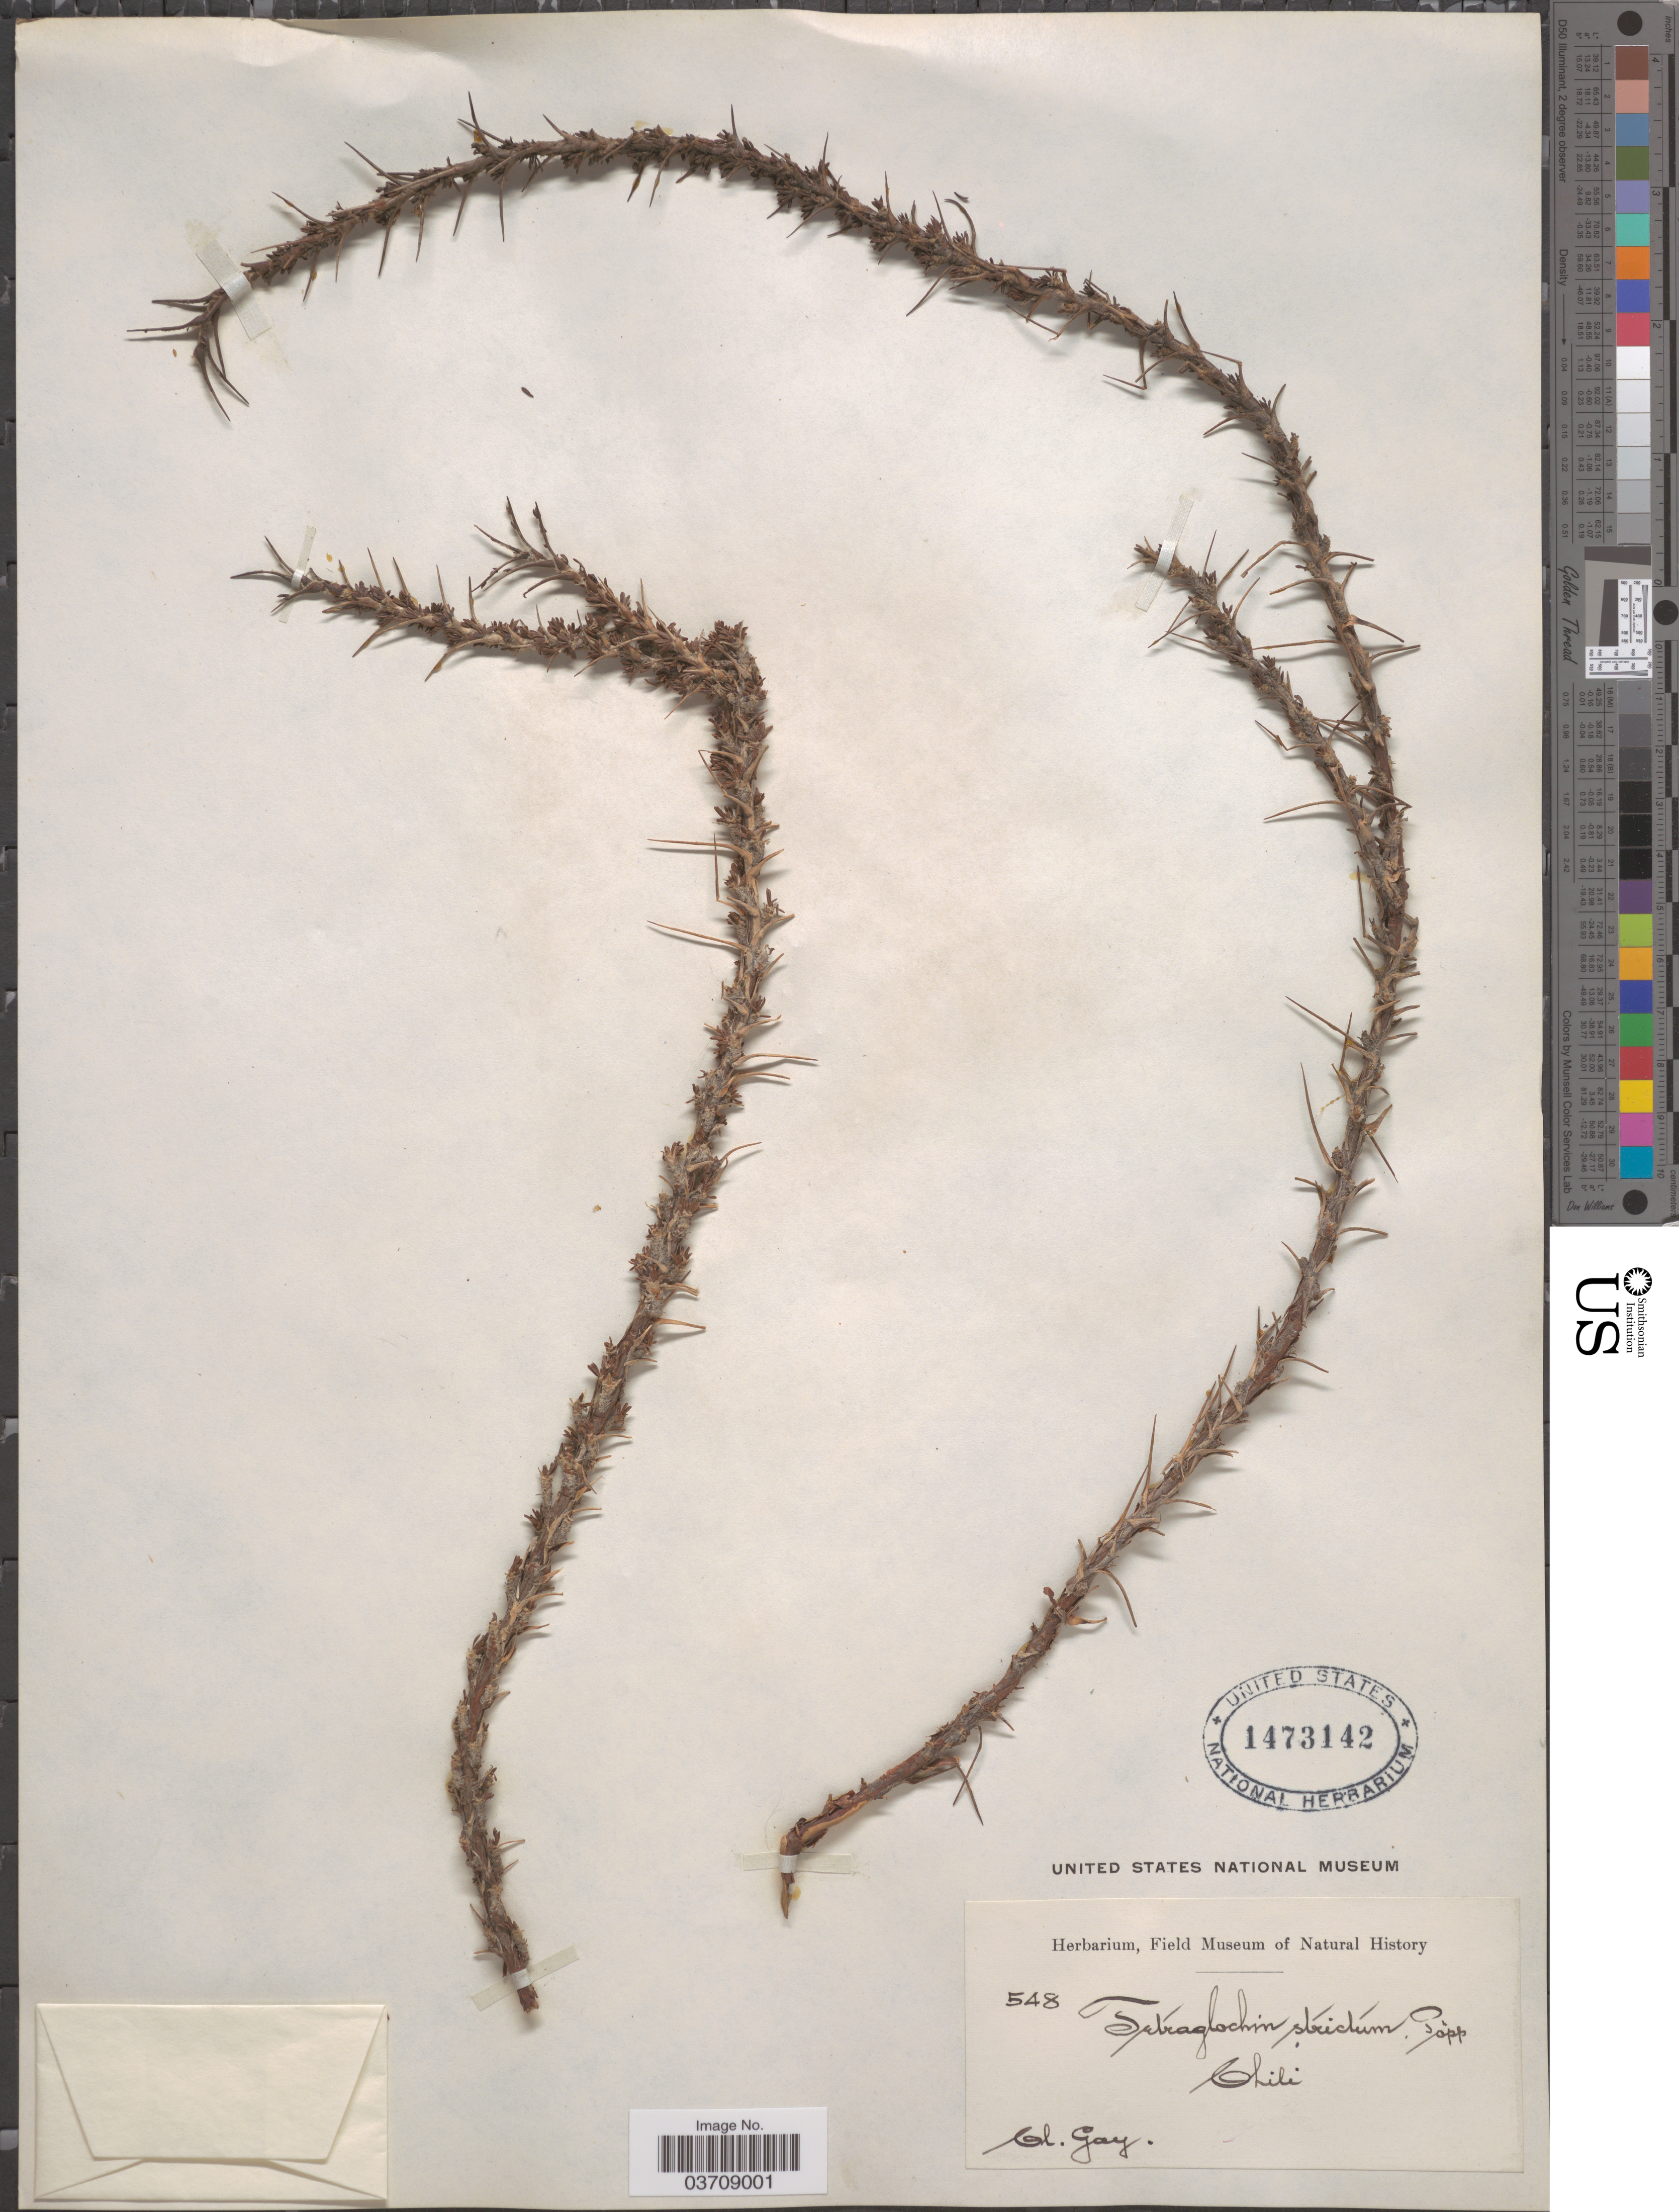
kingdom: Plantae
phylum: Tracheophyta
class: Magnoliopsida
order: Rosales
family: Rosaceae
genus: Tetraglochin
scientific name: Tetraglochin alatum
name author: (Gillies ex Hook. & Arn.) Kuntze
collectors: C. Gay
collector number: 548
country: Chile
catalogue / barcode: US 1473142